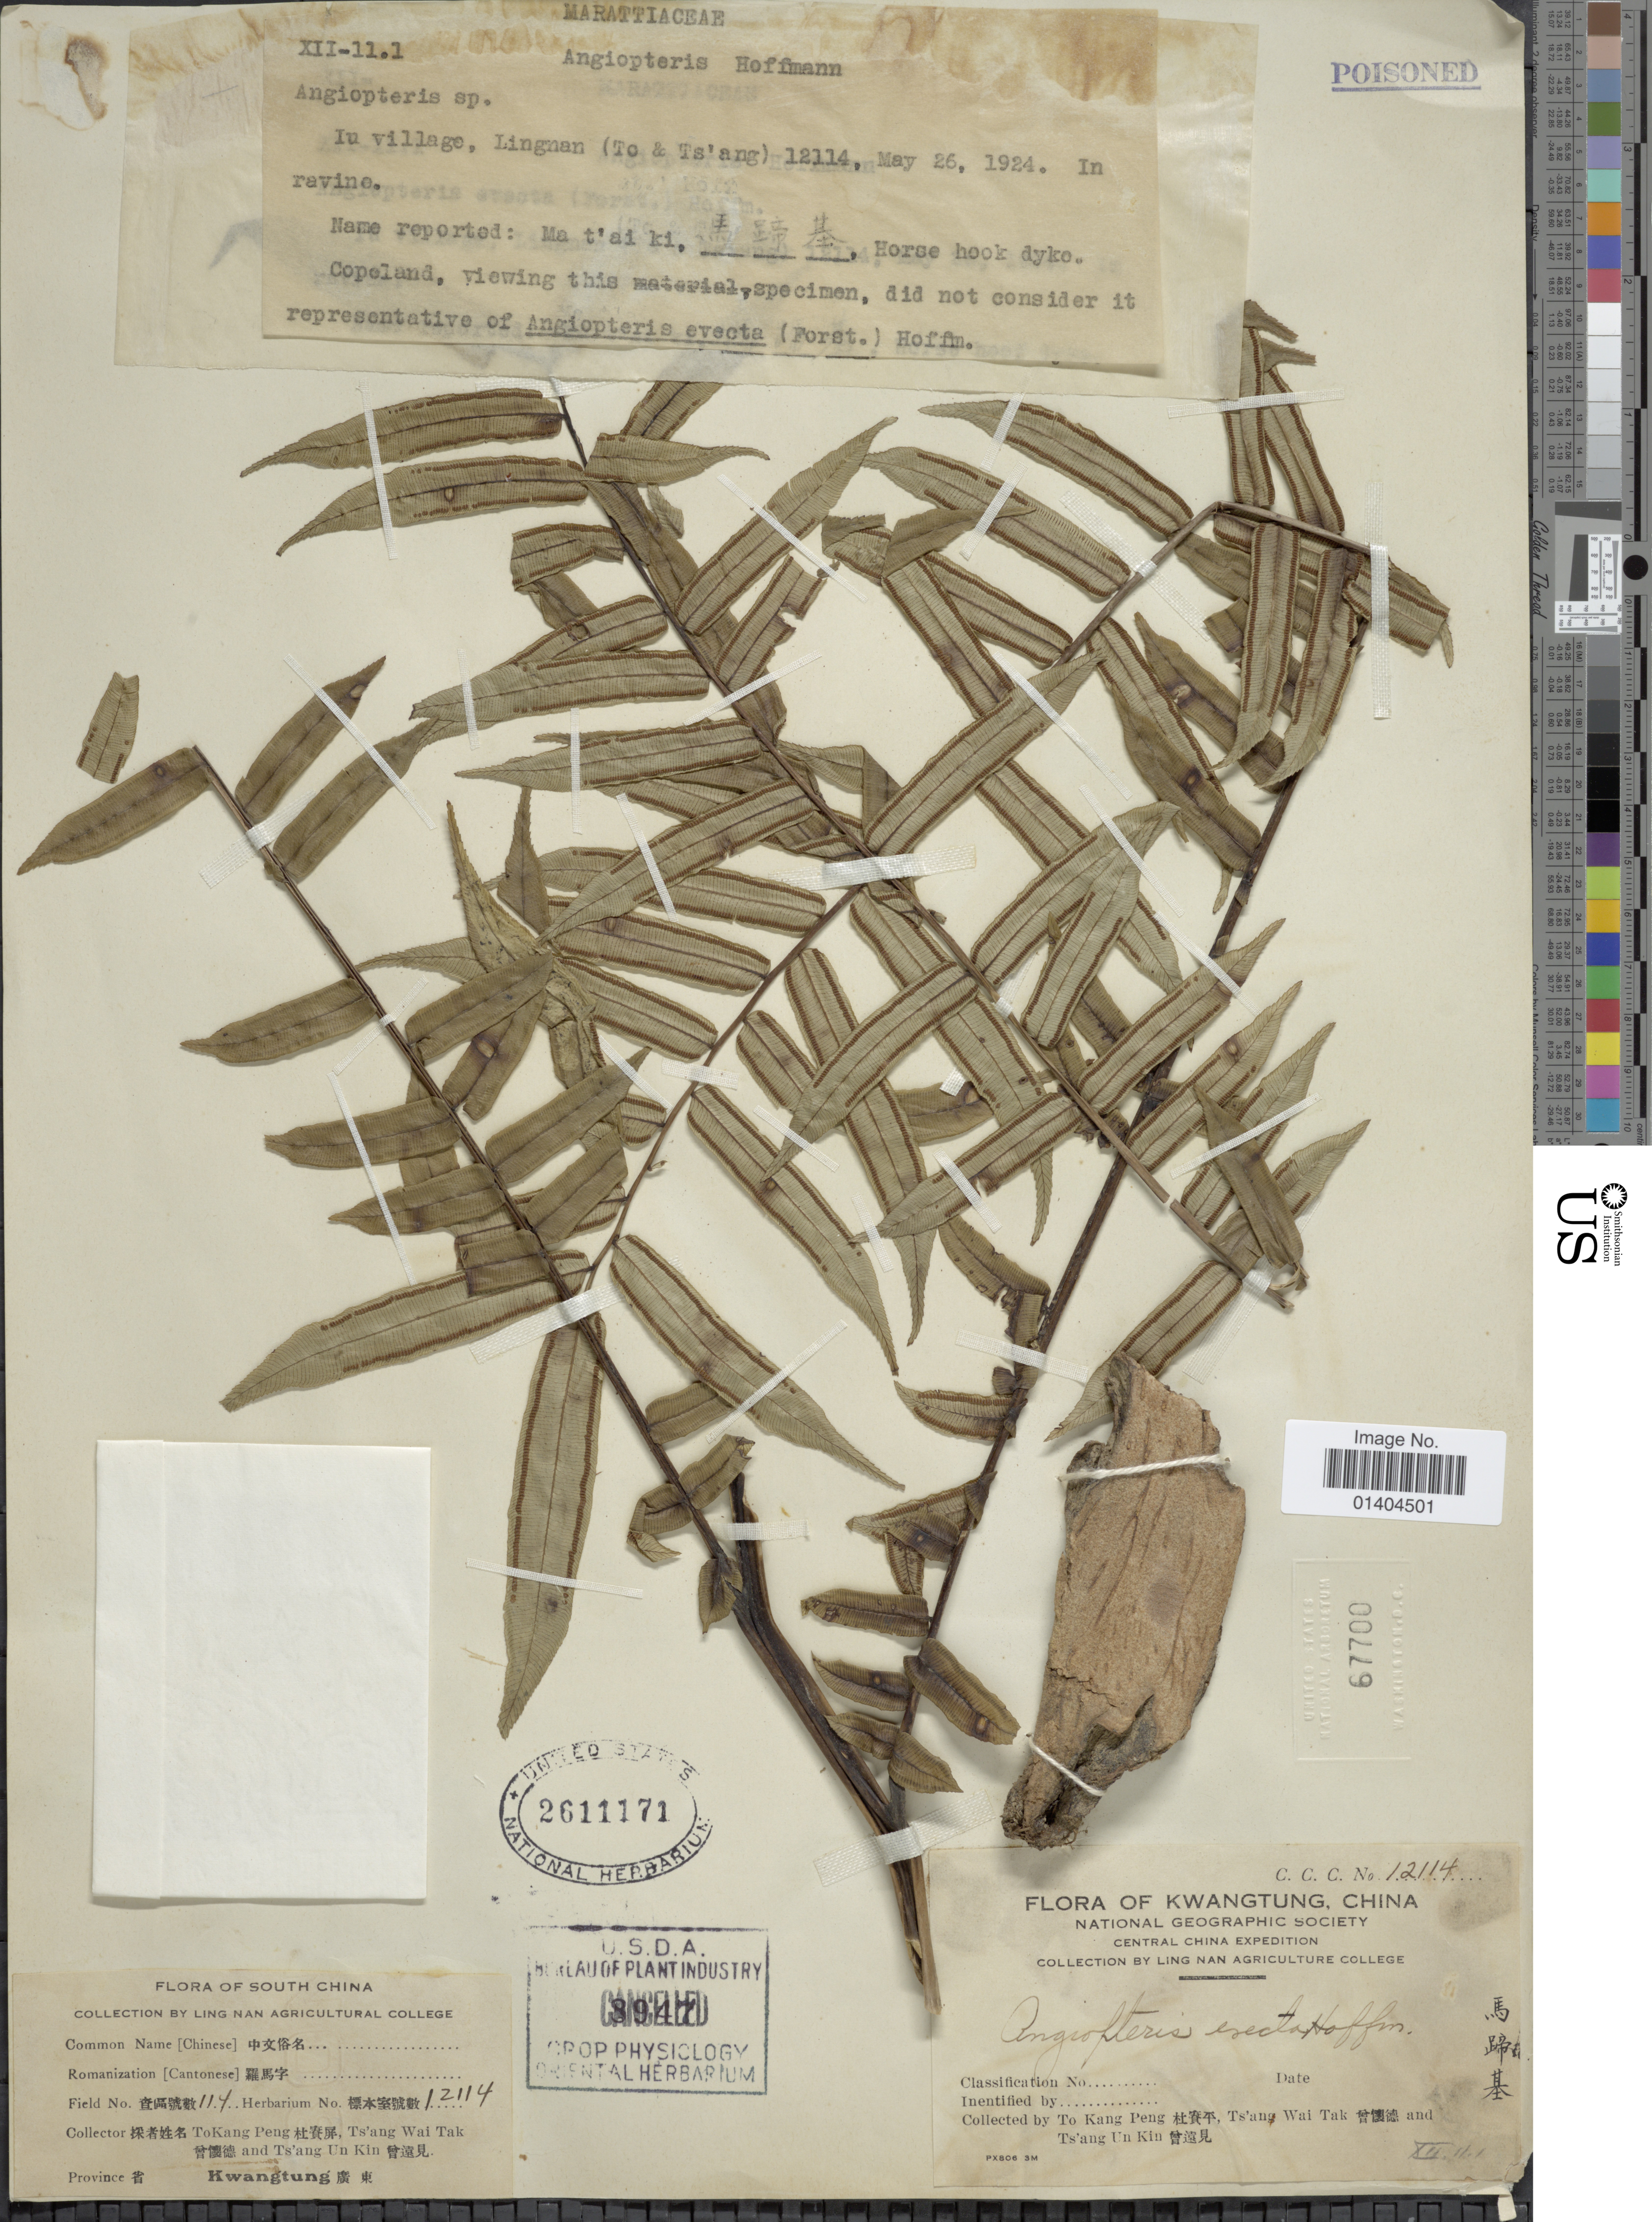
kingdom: Plantae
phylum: Tracheophyta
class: Polypodiopsida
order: Marattiales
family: Marattiaceae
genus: Angiopteris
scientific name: Angiopteris evecta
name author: (G. Forst.) Hoffm.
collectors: T. K. Peng, T. Tak & T. Kin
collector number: C.C.C.12114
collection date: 1924-05-26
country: China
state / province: Guangdong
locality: Kwangtung